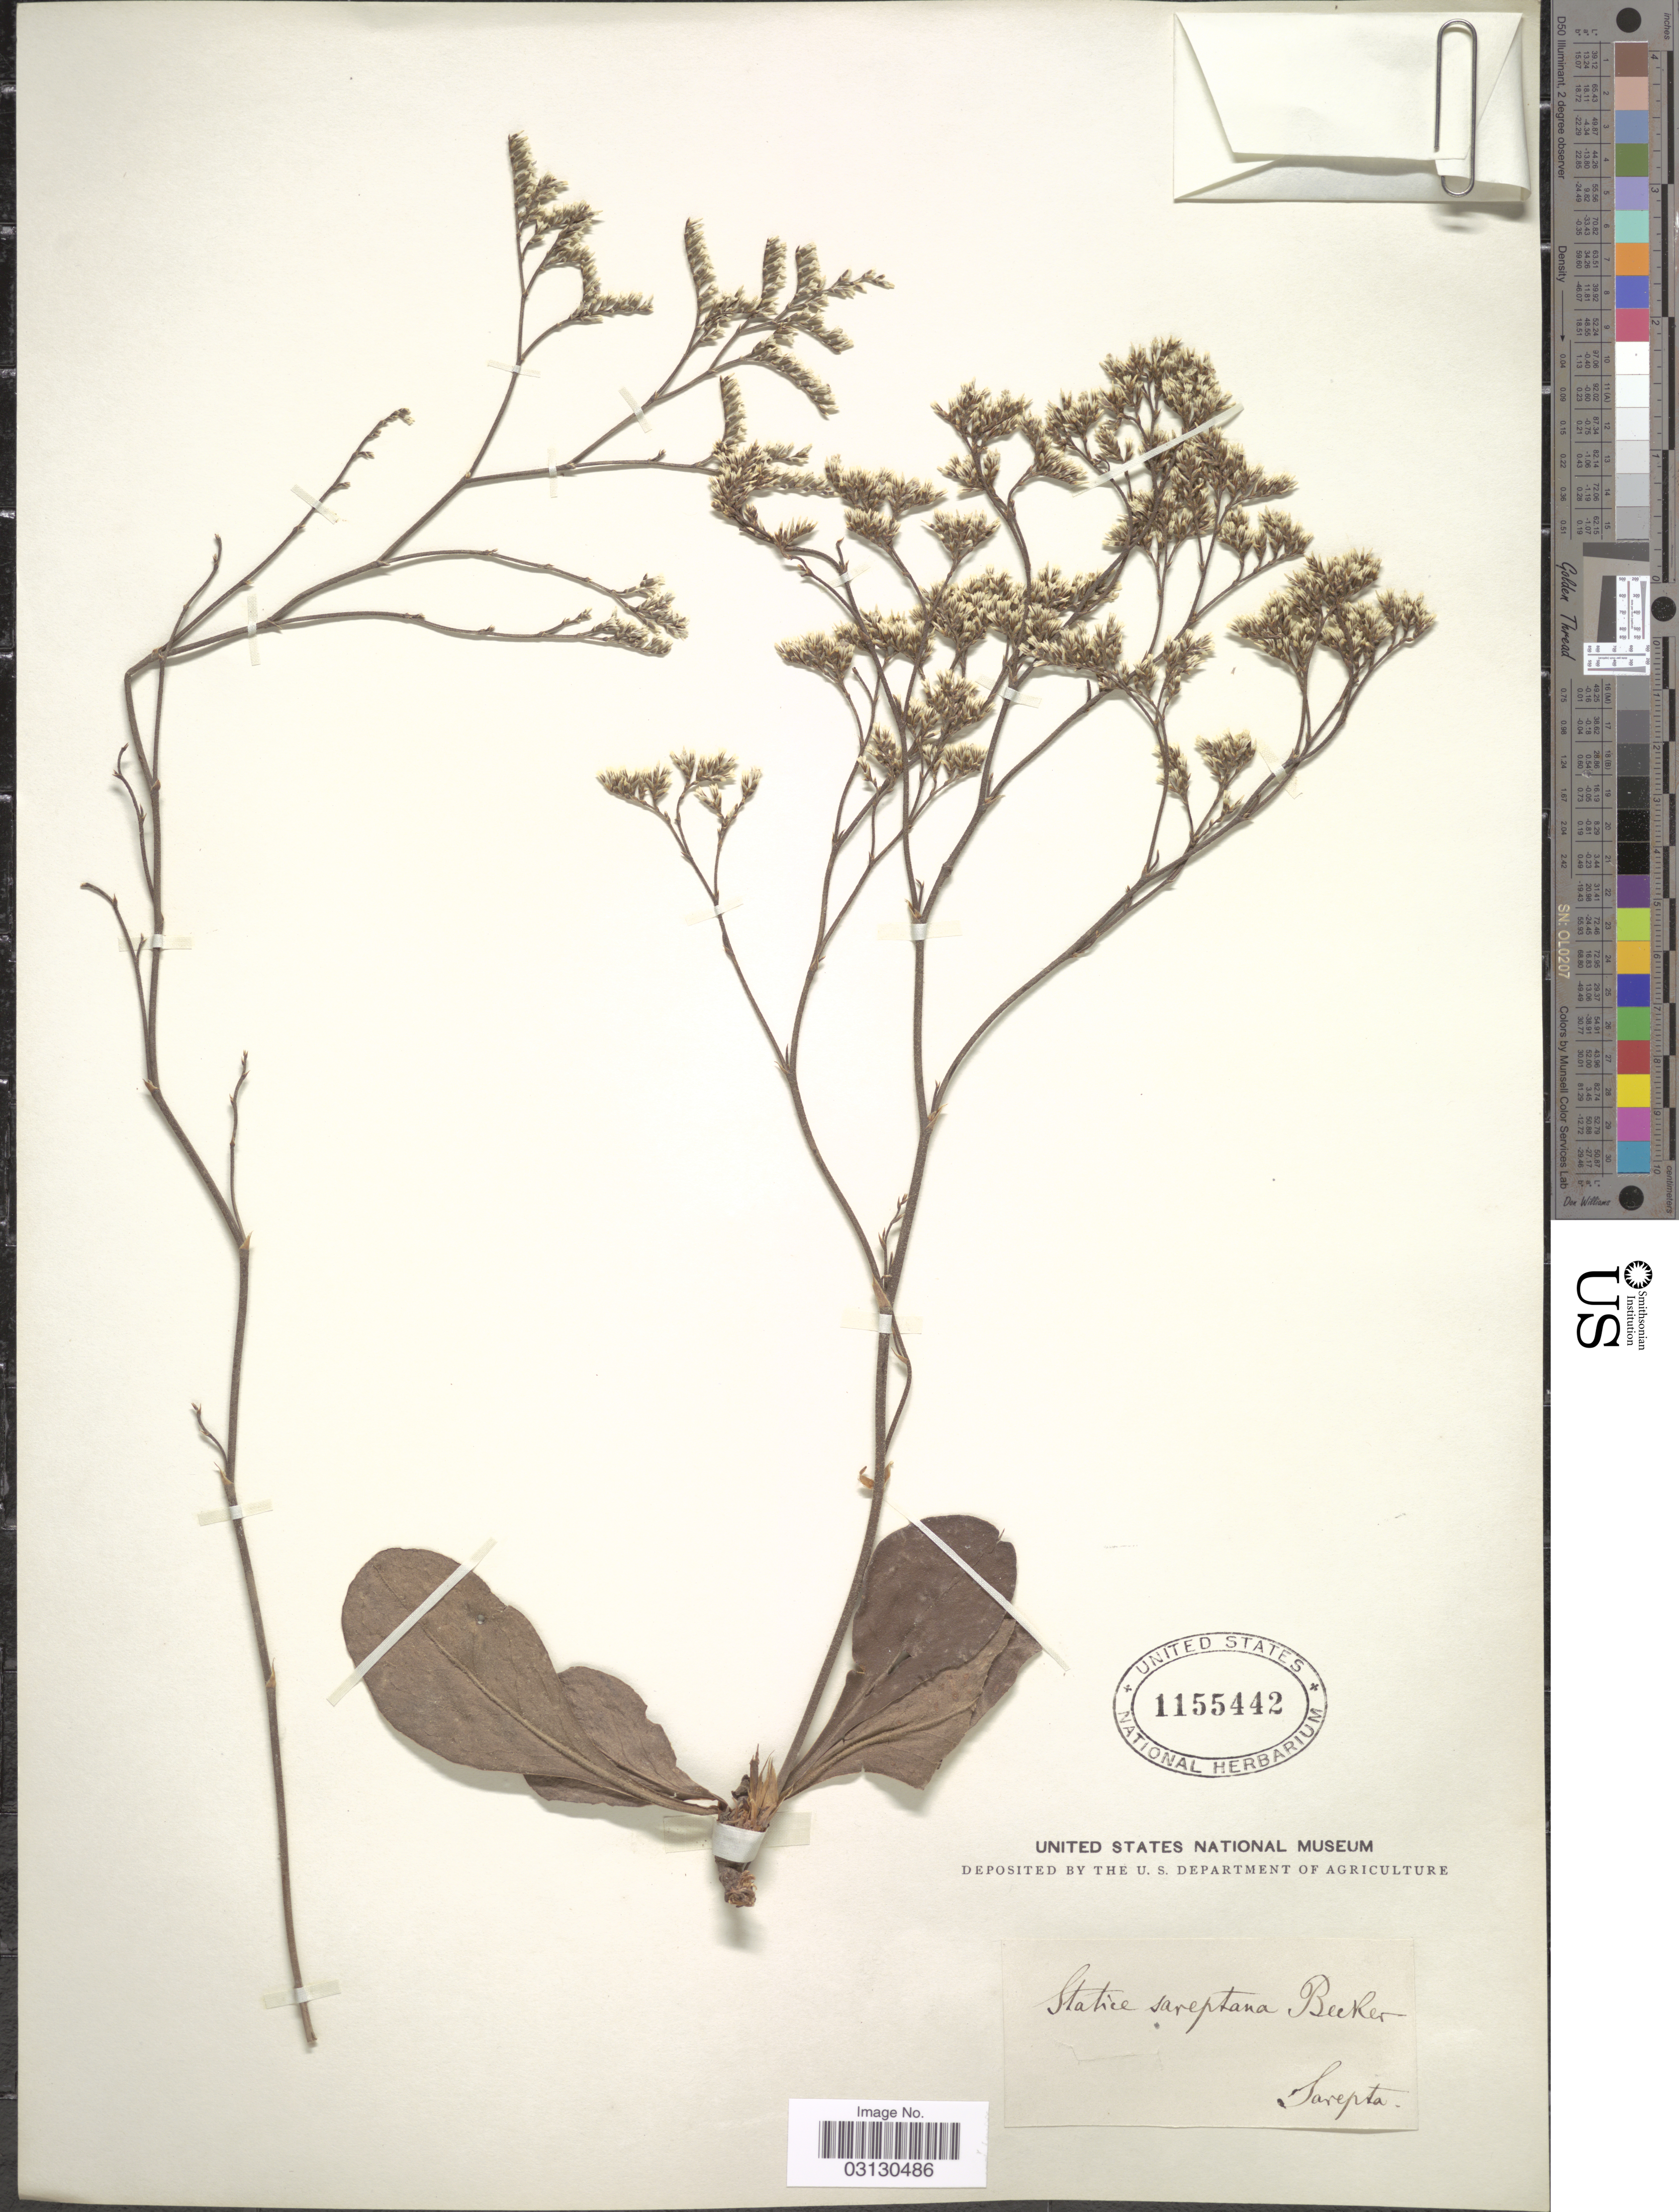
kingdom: Plantae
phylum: Tracheophyta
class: Magnoliopsida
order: Caryophyllales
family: Plumbaginaceae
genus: Limonium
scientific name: Limonium sareptanum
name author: (A.K. Becker) Gams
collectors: A. Becker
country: Russian Federation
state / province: Volgograd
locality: Sarepta.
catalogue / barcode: US 1155442